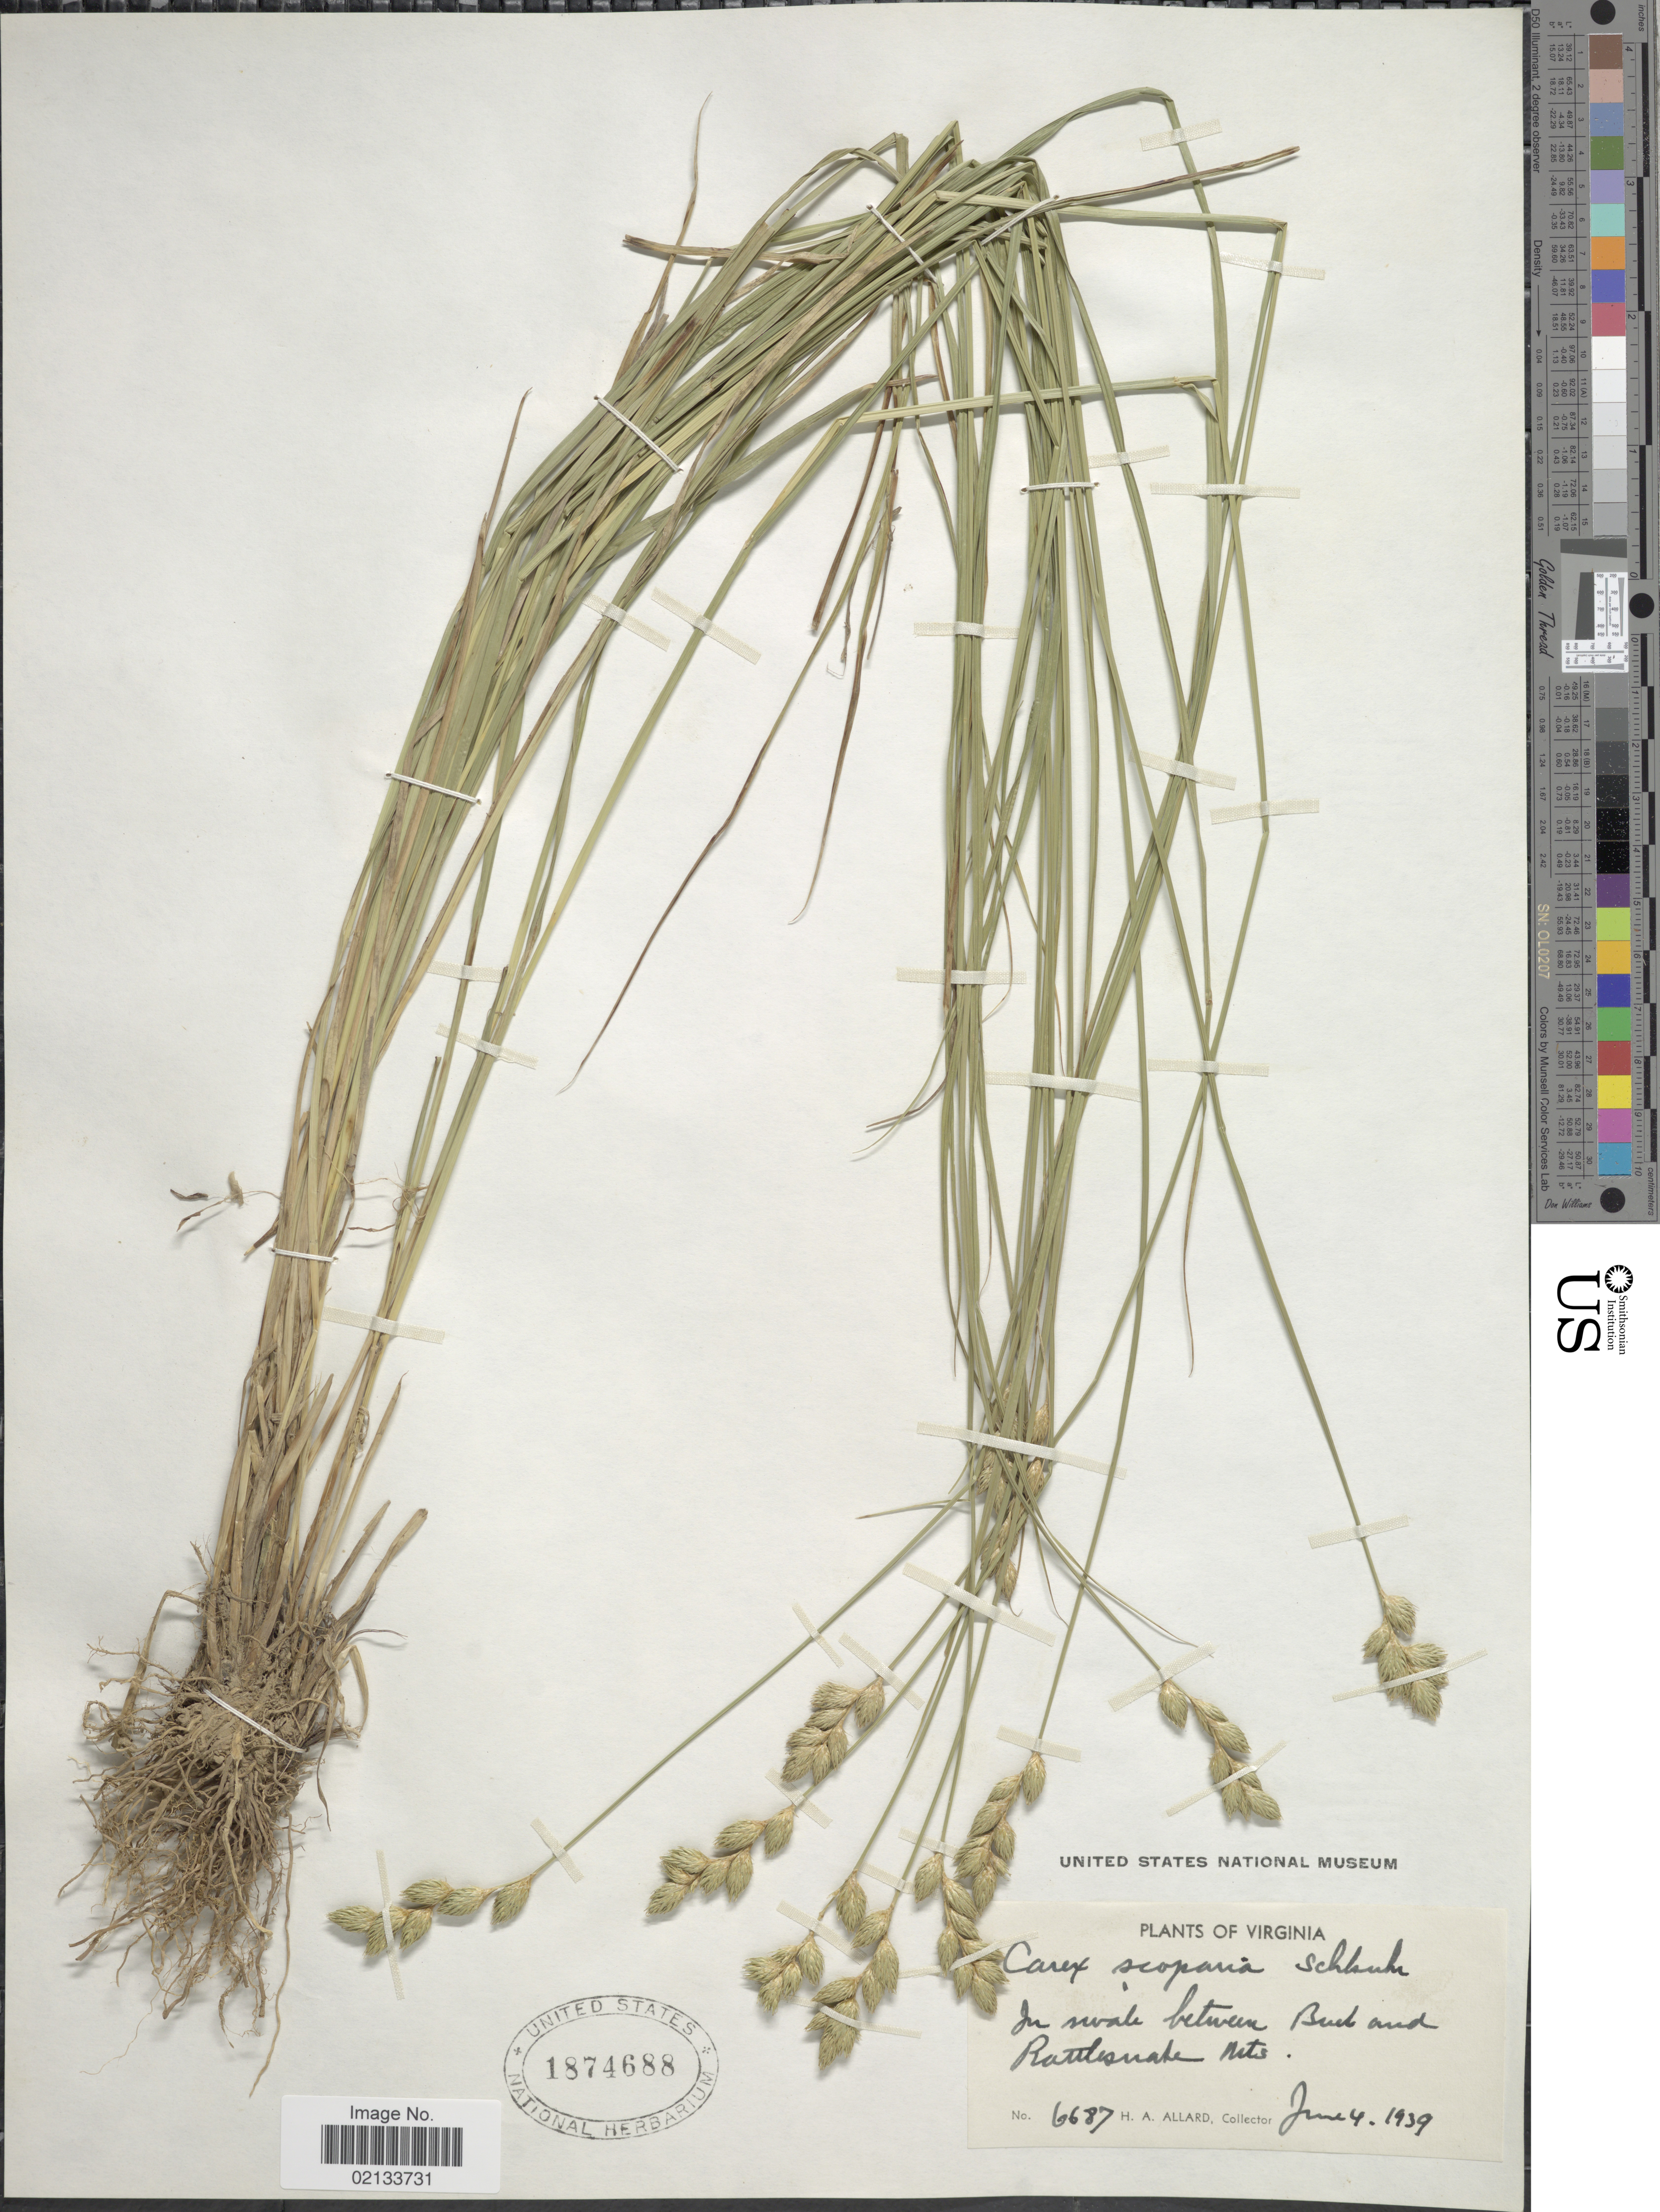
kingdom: Plantae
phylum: Tracheophyta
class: Liliopsida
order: Poales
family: Cyperaceae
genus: Carex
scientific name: Carex scoparia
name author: Schkuhr ex Willd.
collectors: H. A. Allard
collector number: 6687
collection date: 1939-06-04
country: United States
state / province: Virginia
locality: In swale between Buel and Rattlesnake Mts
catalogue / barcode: US 1874688